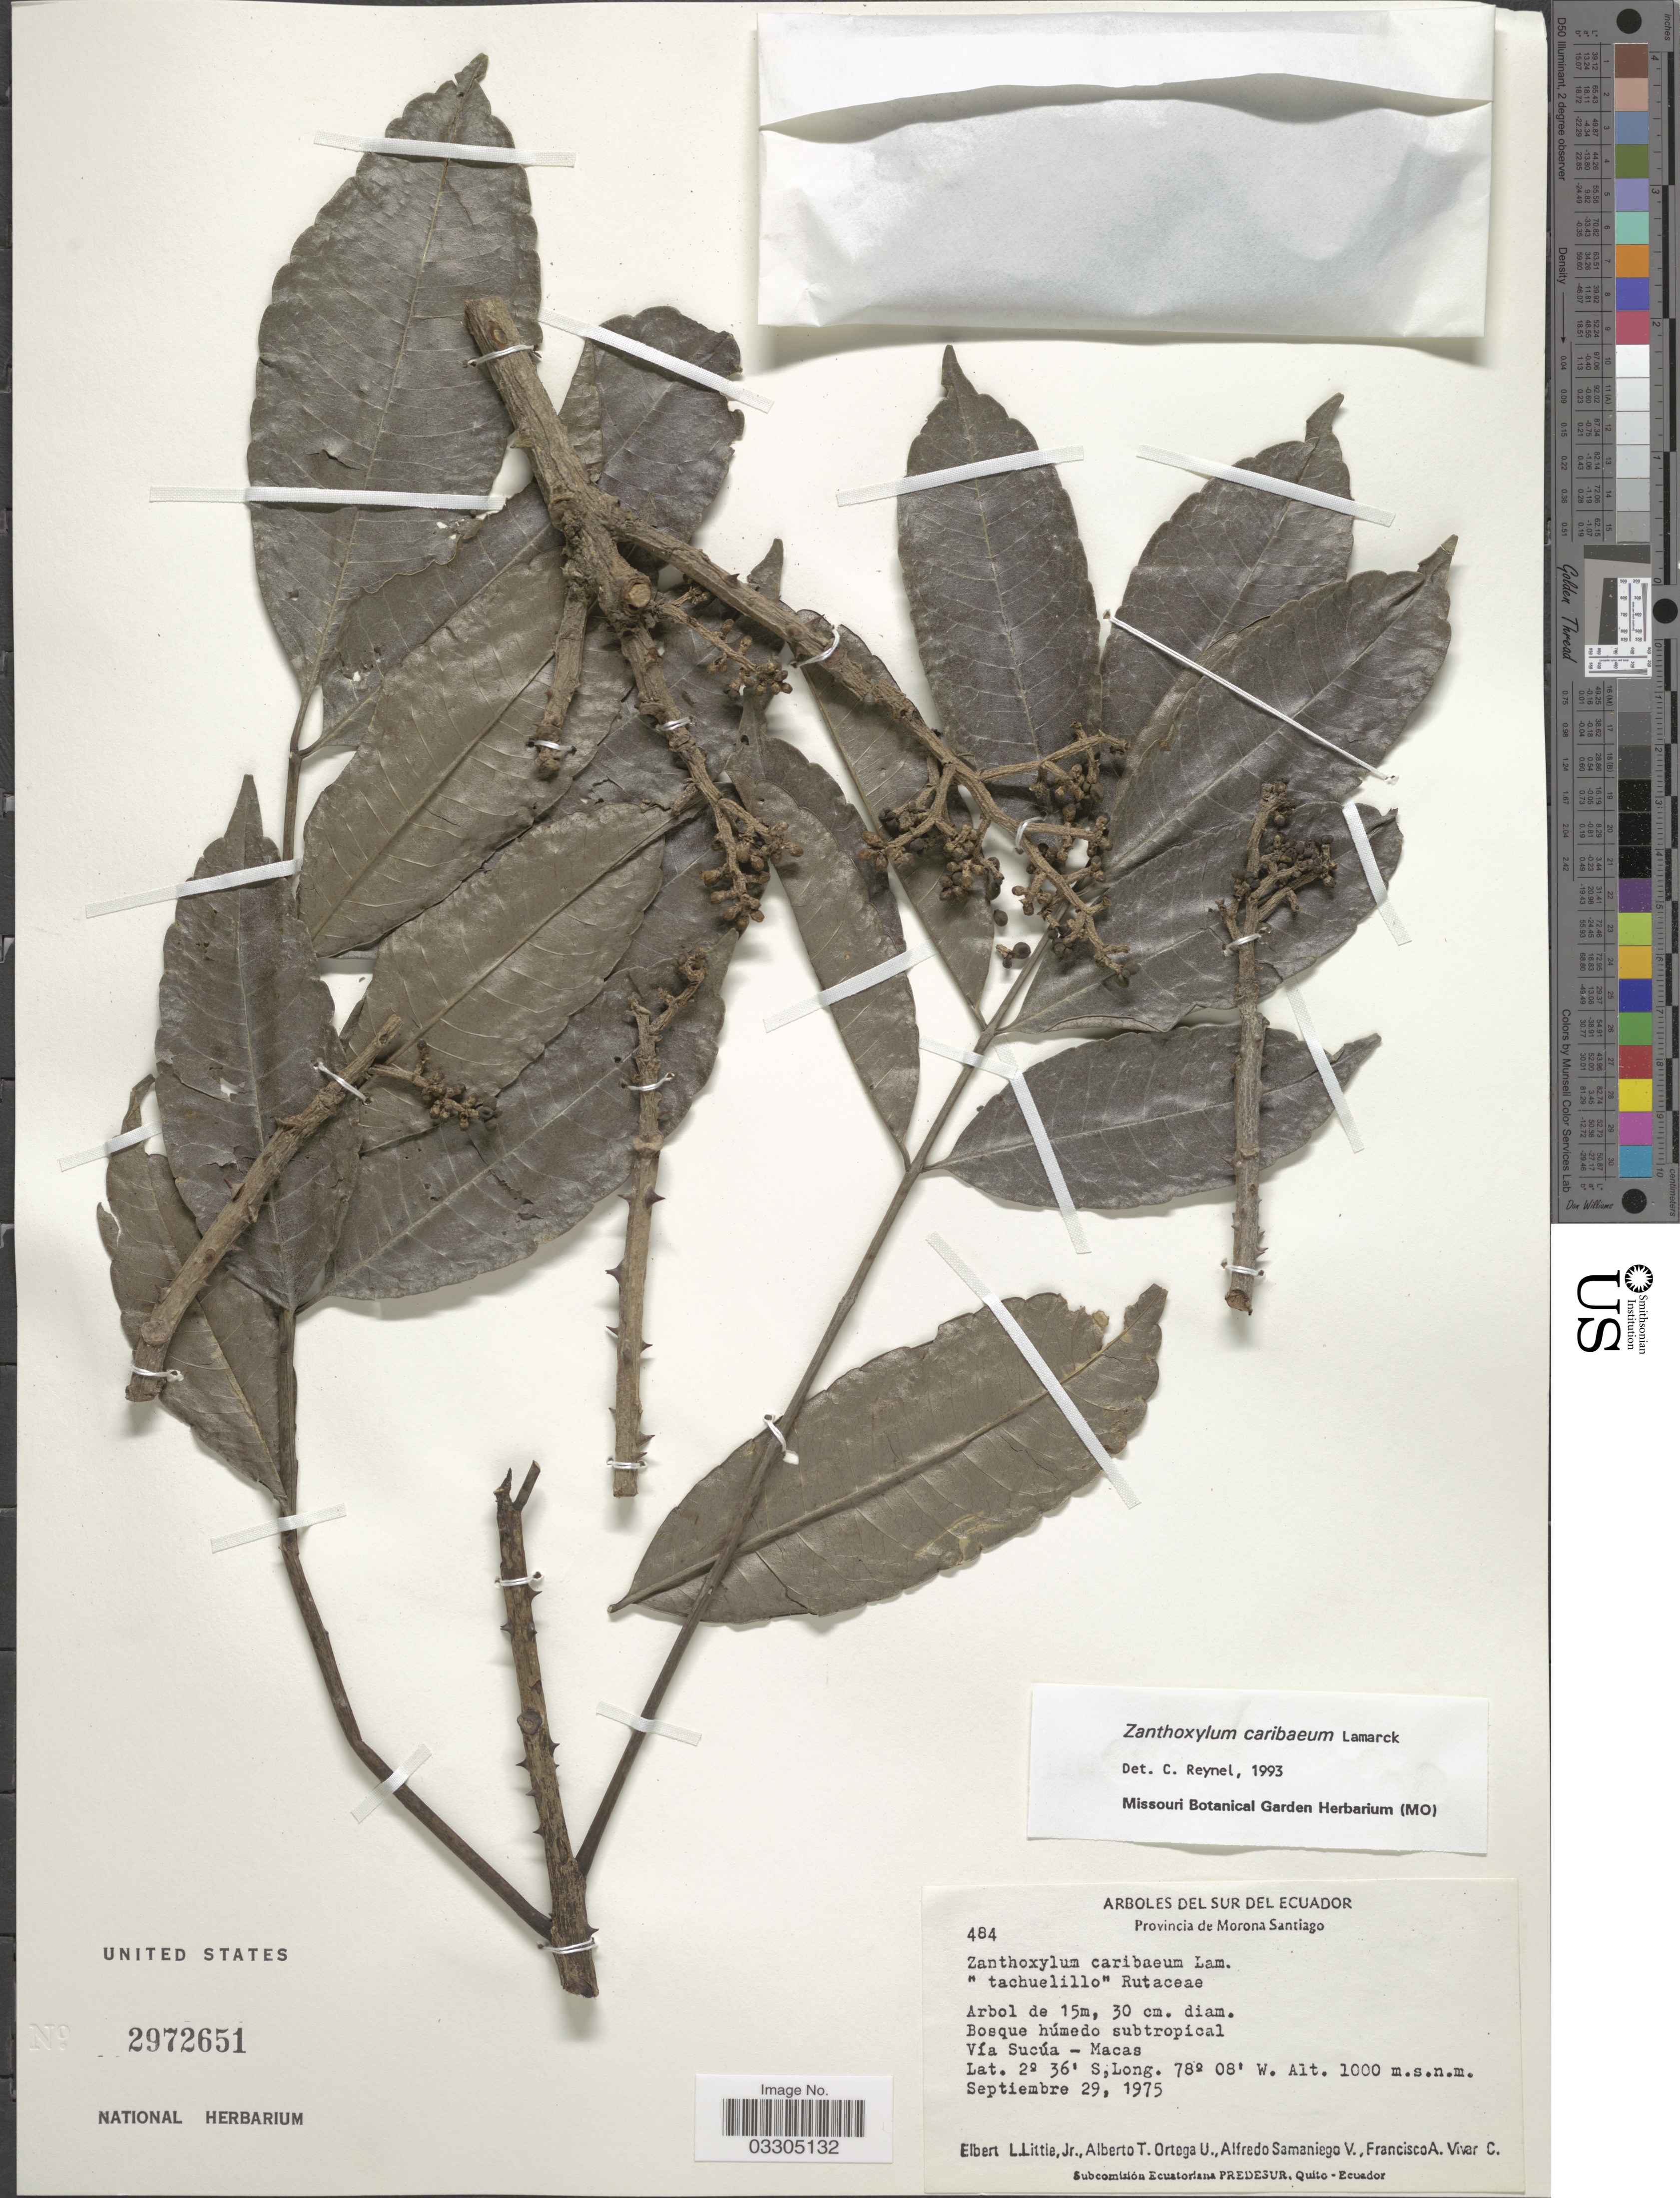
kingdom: Plantae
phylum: Tracheophyta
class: Magnoliopsida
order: Sapindales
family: Rutaceae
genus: Zanthoxylum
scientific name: Zanthoxylum caribaeum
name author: Lam.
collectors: E. L. Little, A. T. Ortega U., A. Samaniego V. & F. A. Vivar C.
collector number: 484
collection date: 1975-09-29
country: Ecuador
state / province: Morona-Santiago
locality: Vía Sucúa-Macas.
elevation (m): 1000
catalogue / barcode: US 2972651